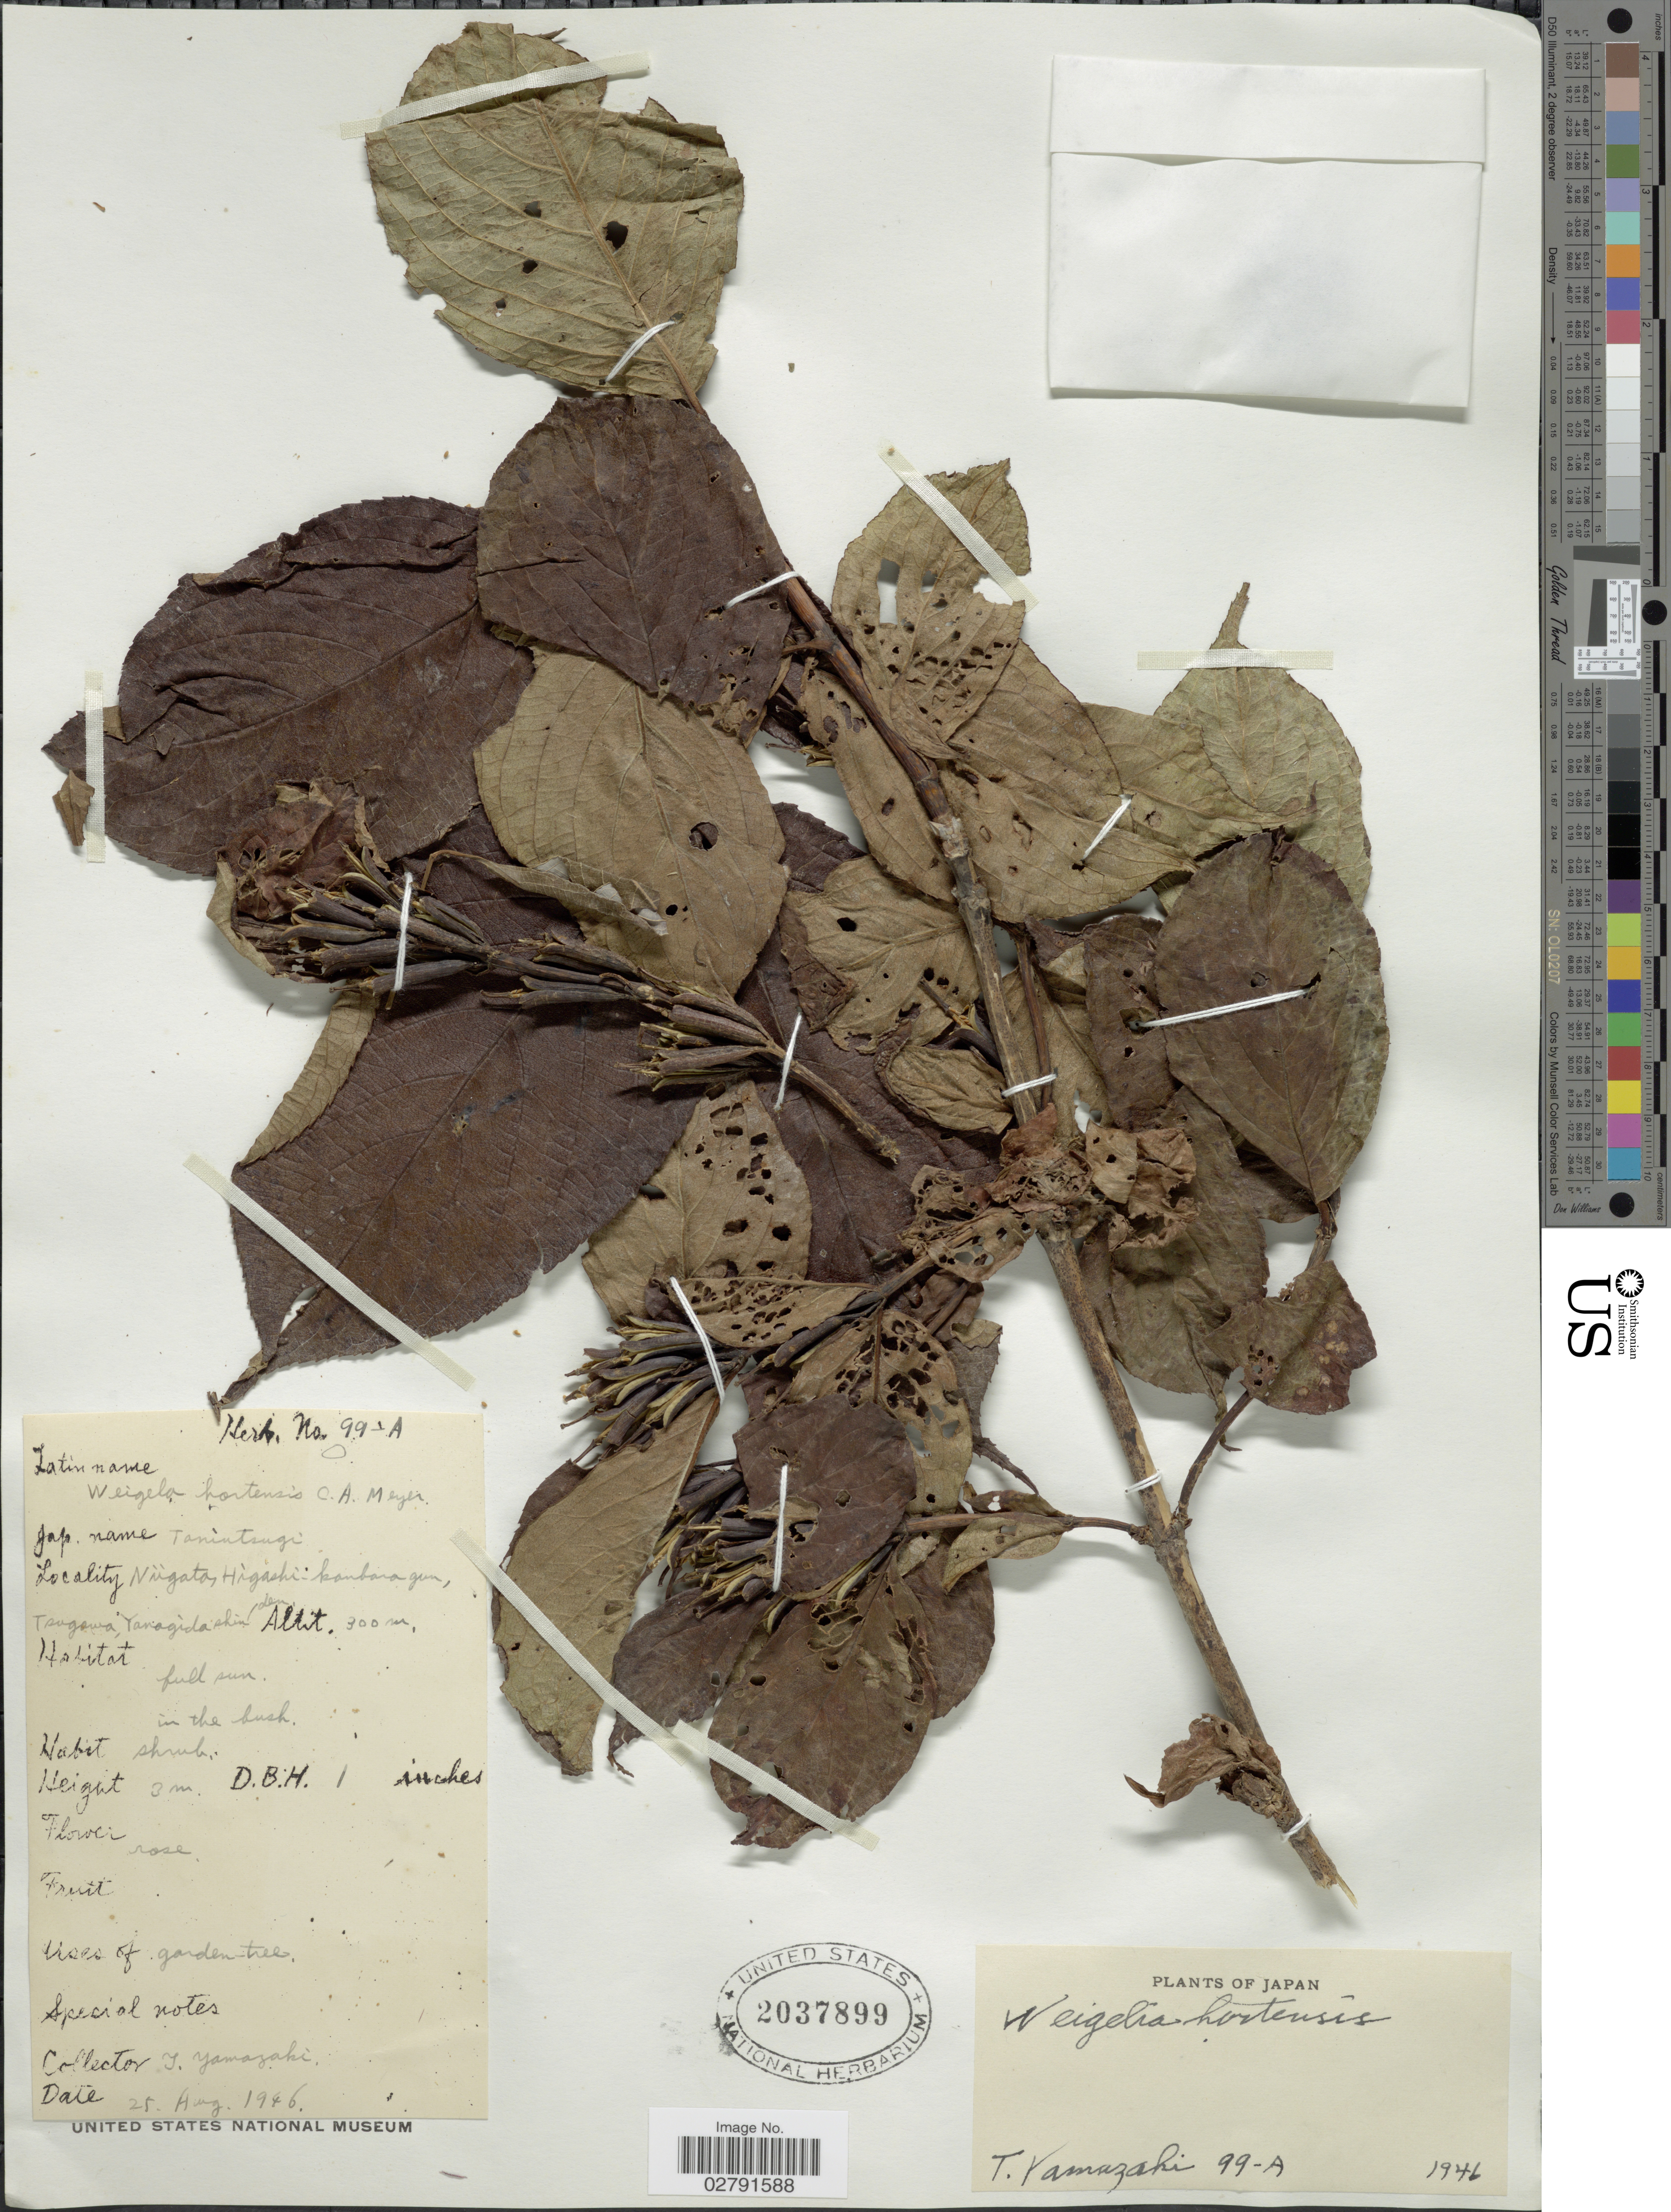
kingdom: Plantae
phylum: Tracheophyta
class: Magnoliopsida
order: Dipsacales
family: Caprifoliaceae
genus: Diervilla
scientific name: Diervilla hortensis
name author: Siebold & Zucc.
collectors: T. Yamazaki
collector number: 99A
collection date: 1946-08-25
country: Japan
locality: Niigata, Higashi-kanbara gun, Tsugawa, Yanagida shinden.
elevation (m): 300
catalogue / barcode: US 2037899